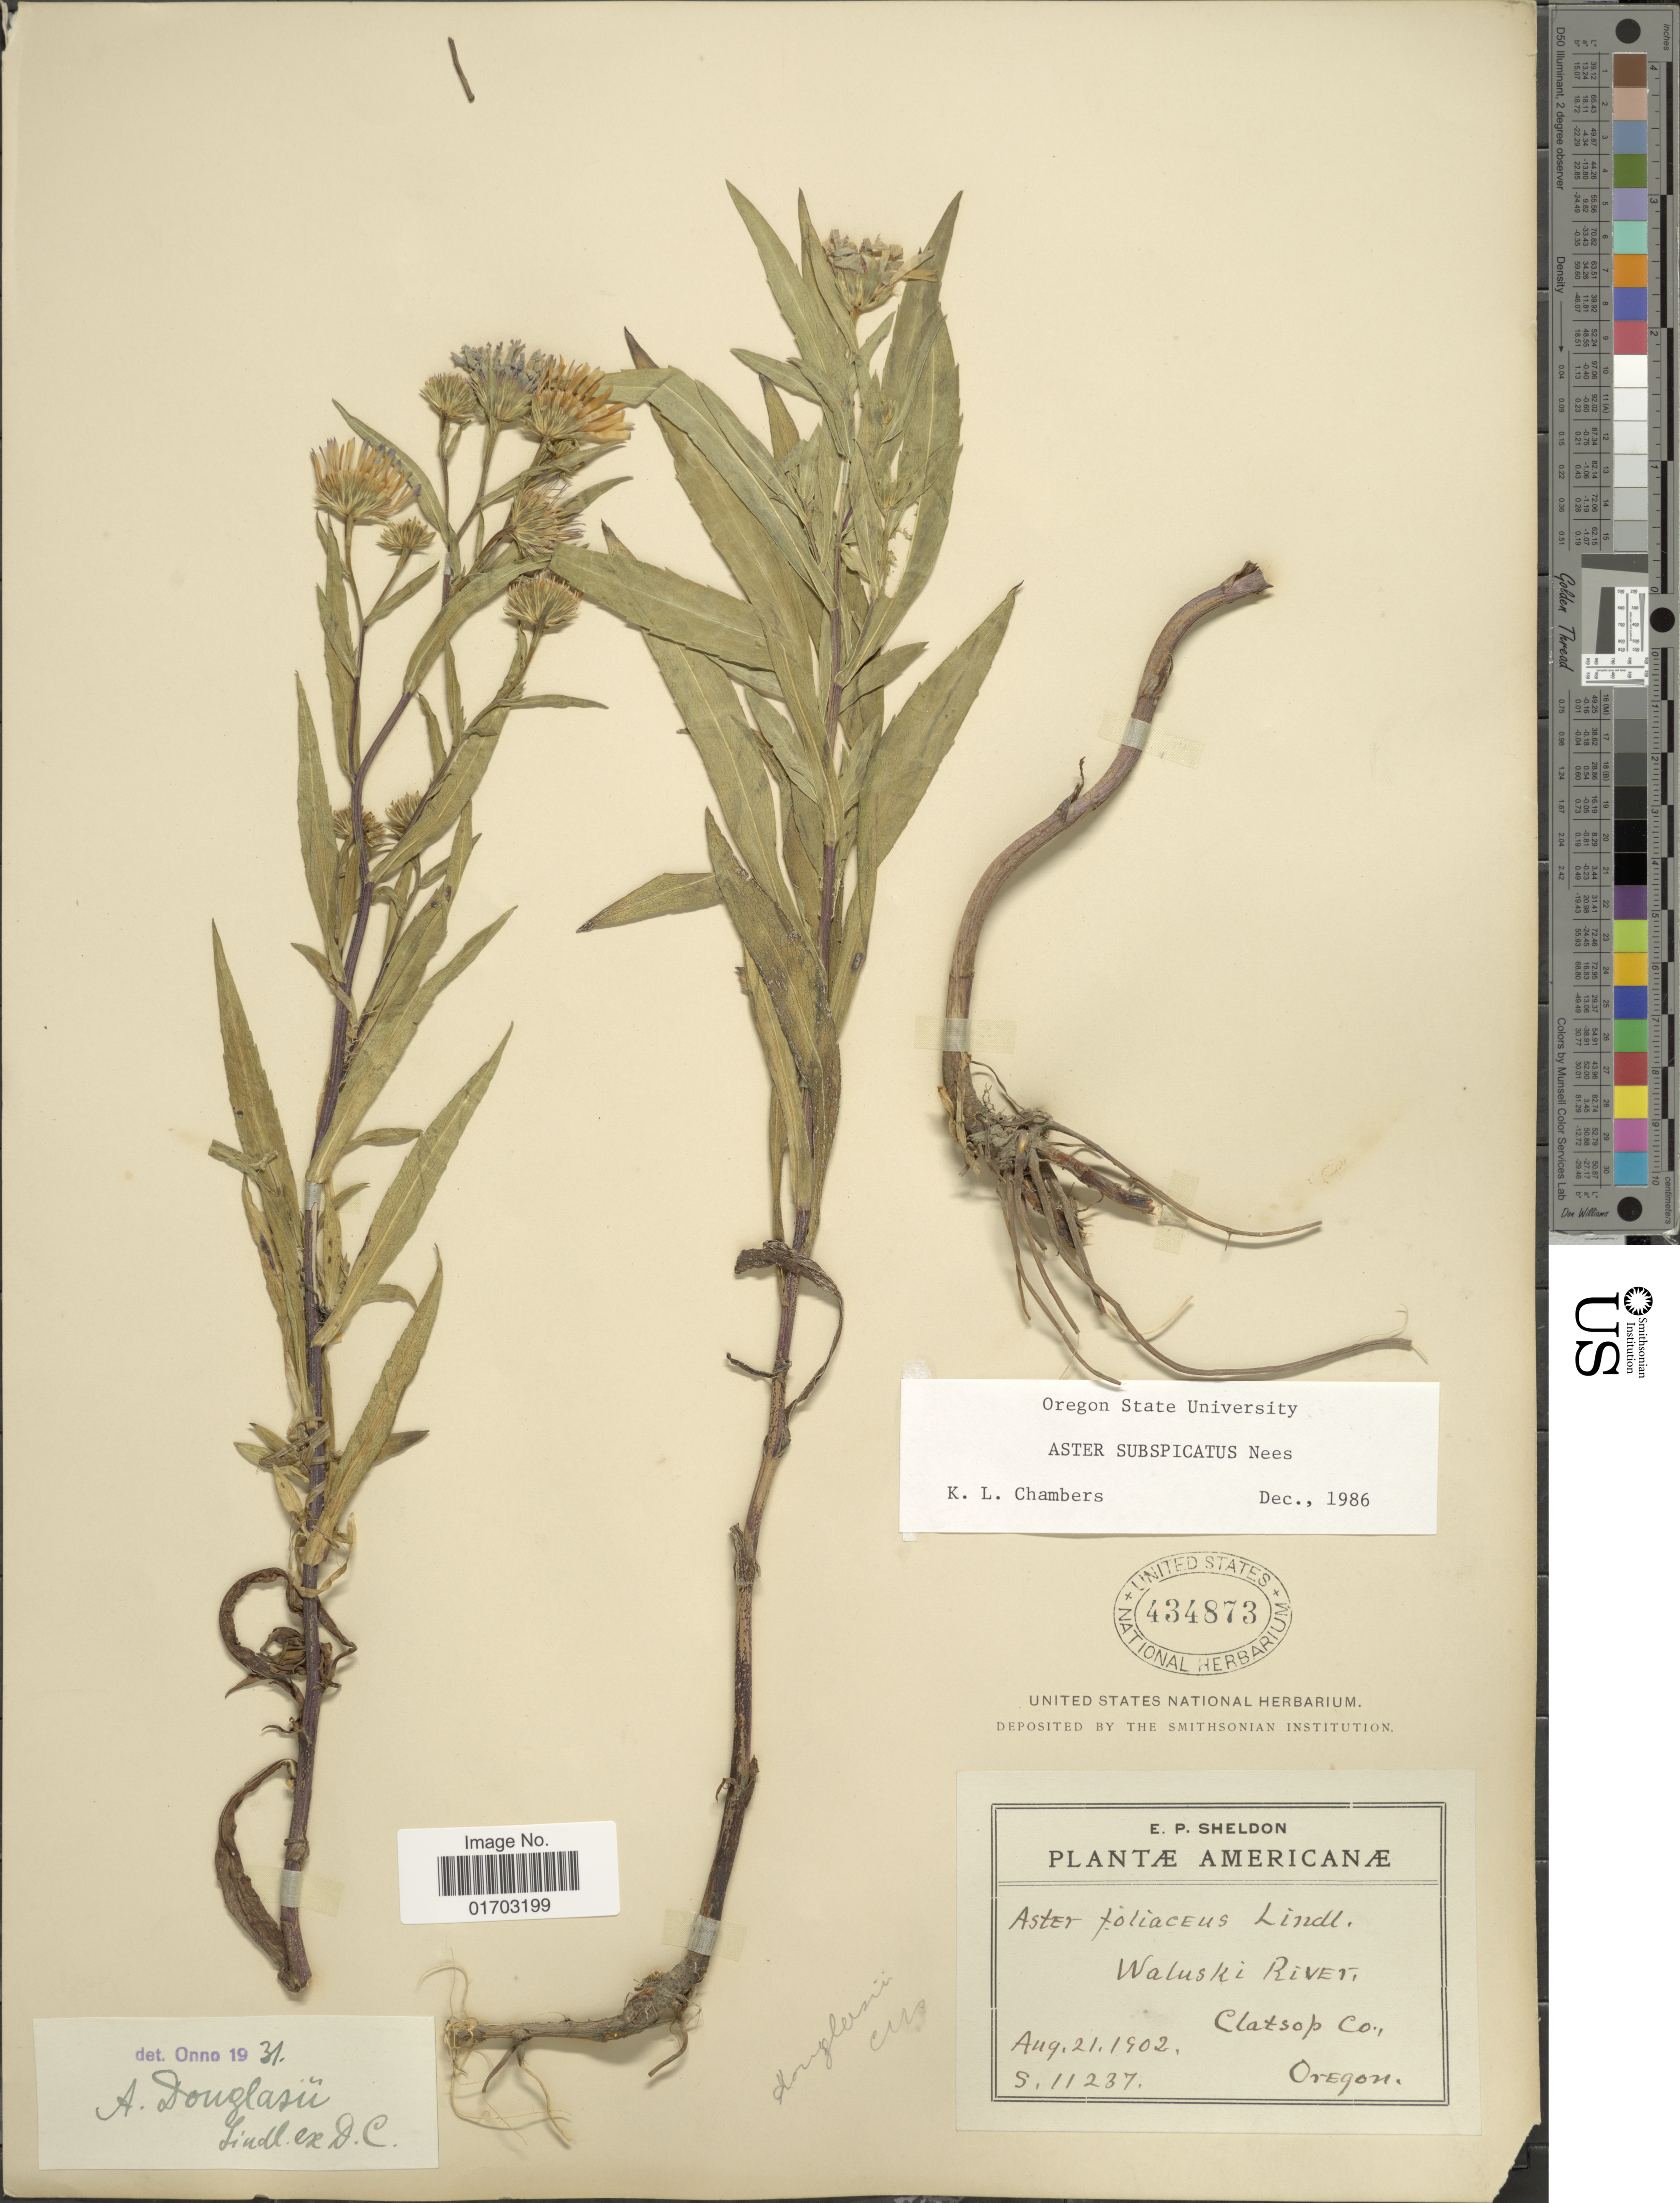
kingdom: Plantae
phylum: Tracheophyta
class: Magnoliopsida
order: Asterales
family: Asteraceae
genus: Symphyotrichum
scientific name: Symphyotrichum subspicatum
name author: (Nees) G.L. Nesom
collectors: E. P. Sheldon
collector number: S.11237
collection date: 1902-08-21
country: United States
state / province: Oregon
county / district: Clatsop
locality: Waluski River, Clatsop Co.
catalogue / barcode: US 434873